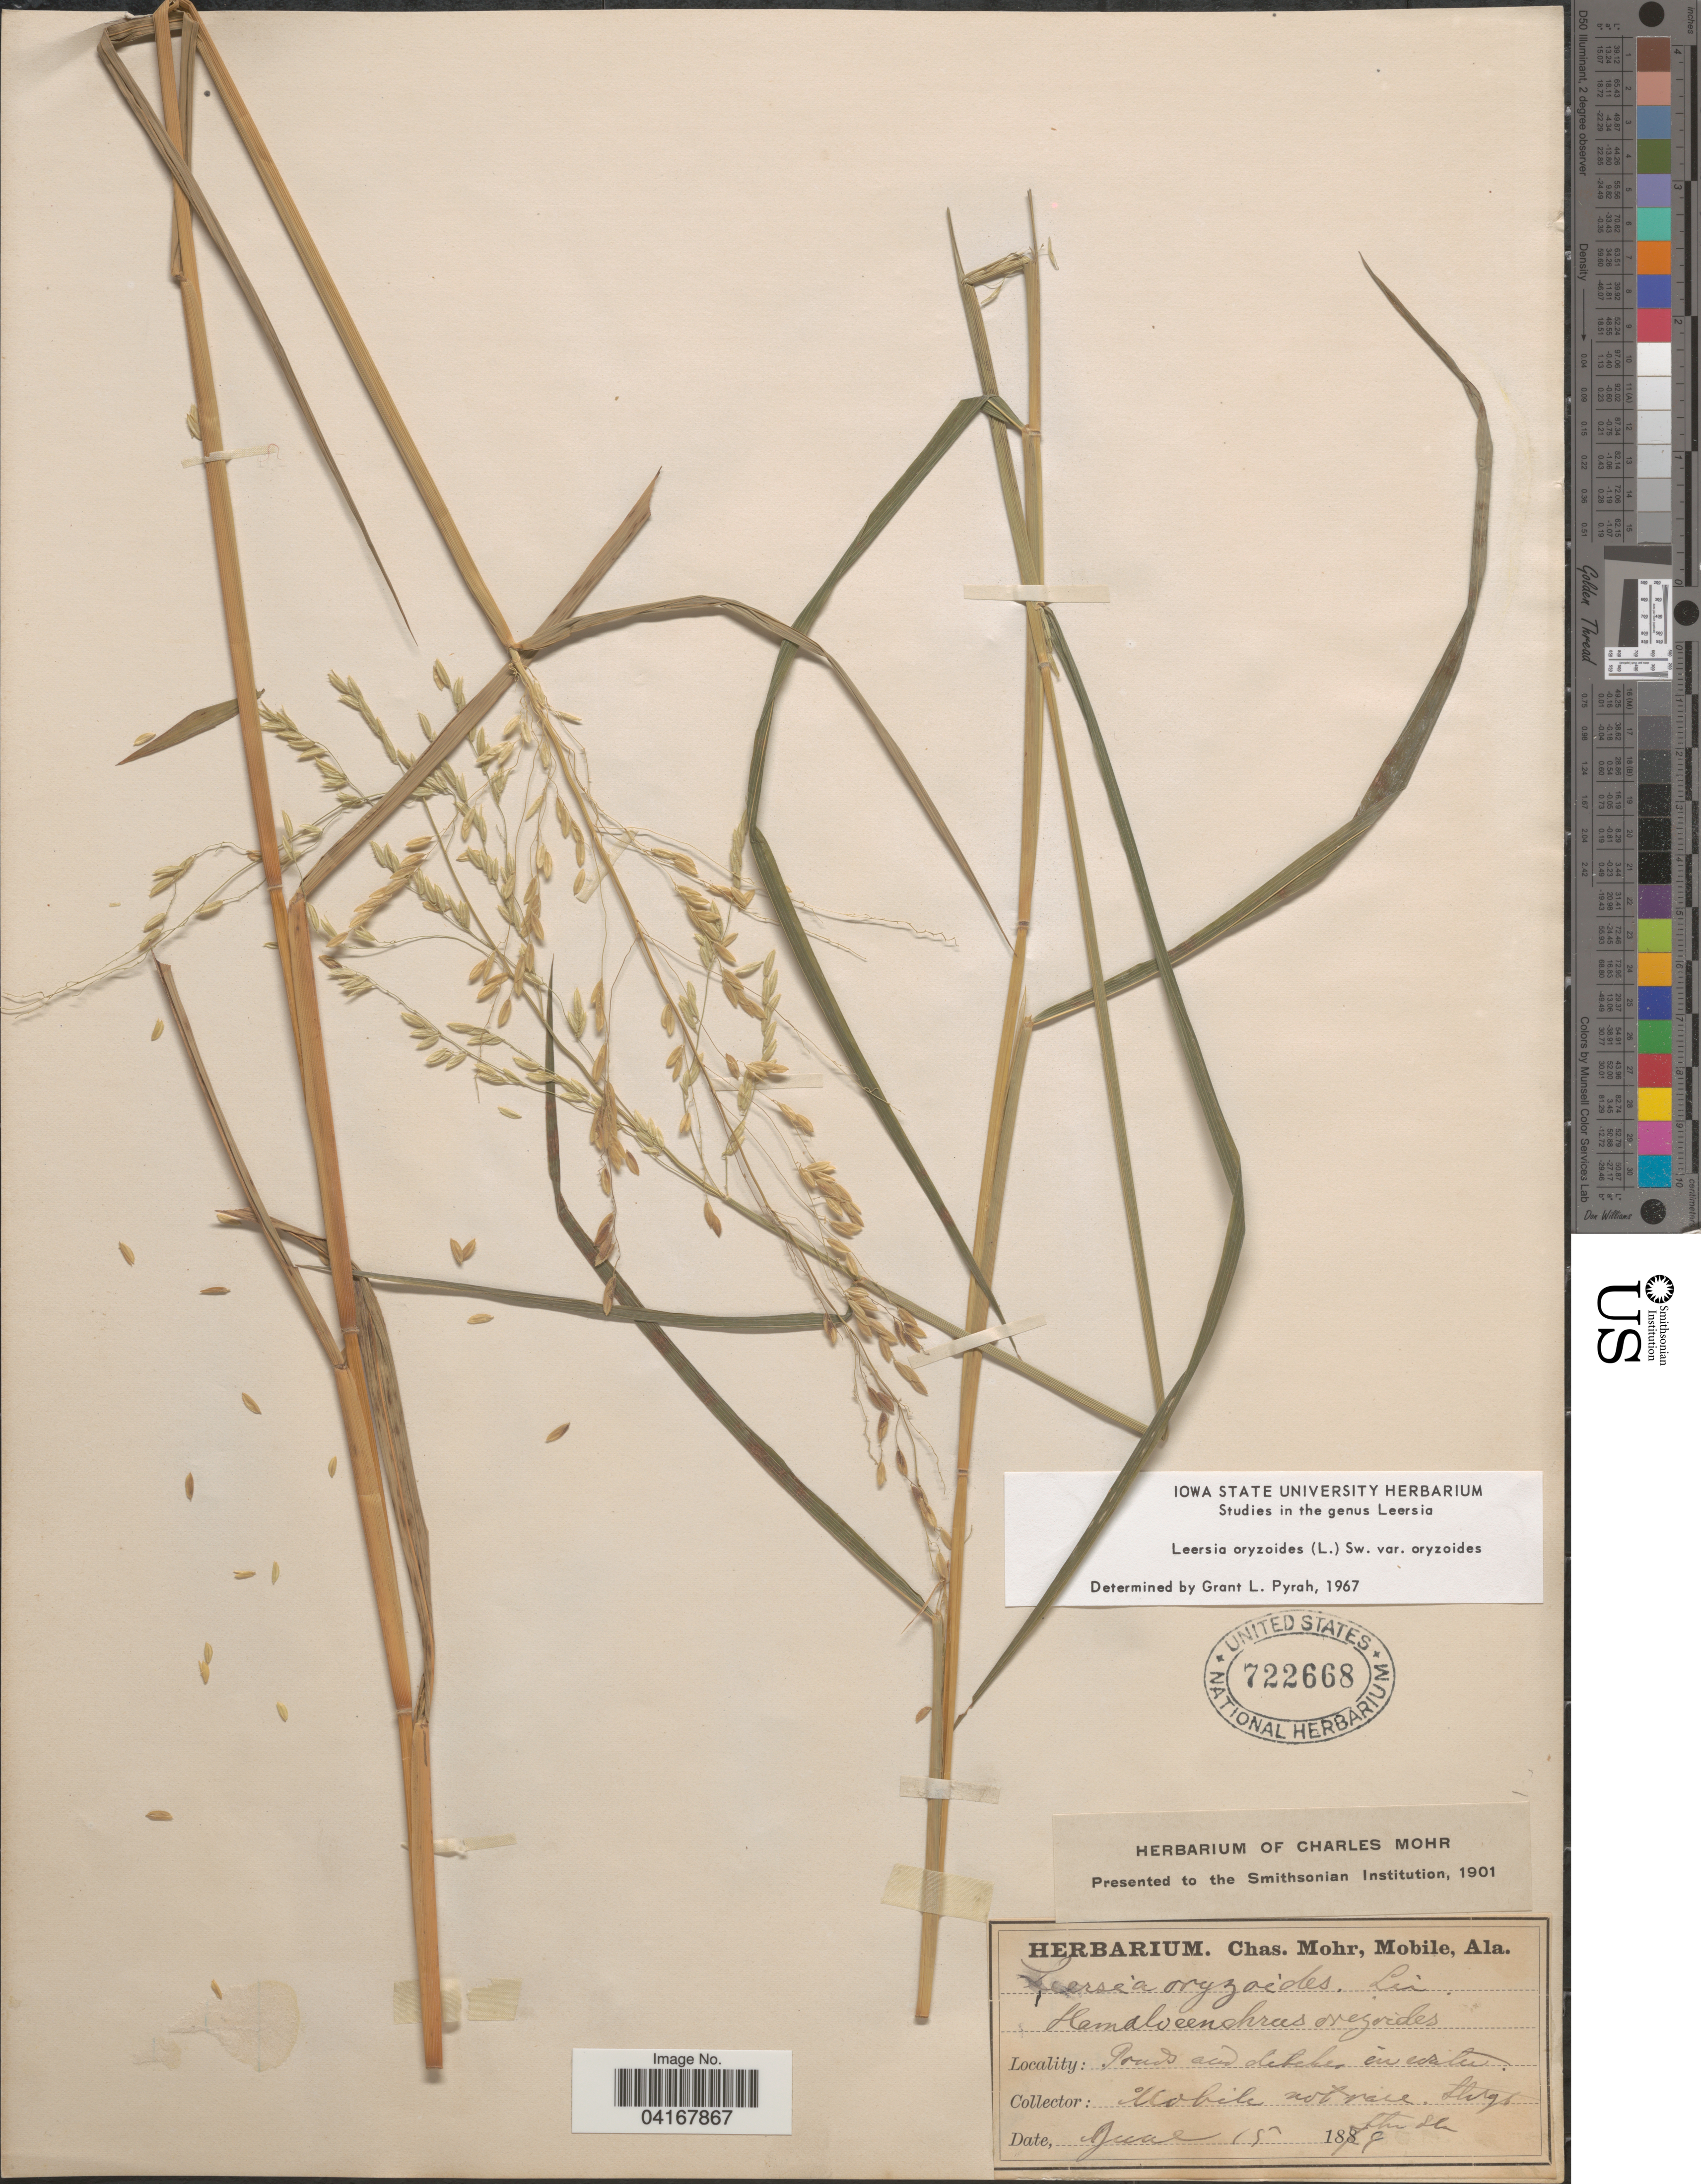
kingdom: Plantae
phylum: Tracheophyta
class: Liliopsida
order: Poales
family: Poaceae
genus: Leersia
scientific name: Leersia oryzoides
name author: (L.) Sw.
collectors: ex herb. Charles Mohr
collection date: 1879-06-15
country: United States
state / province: Alabama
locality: Mobile.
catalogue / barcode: US 722668